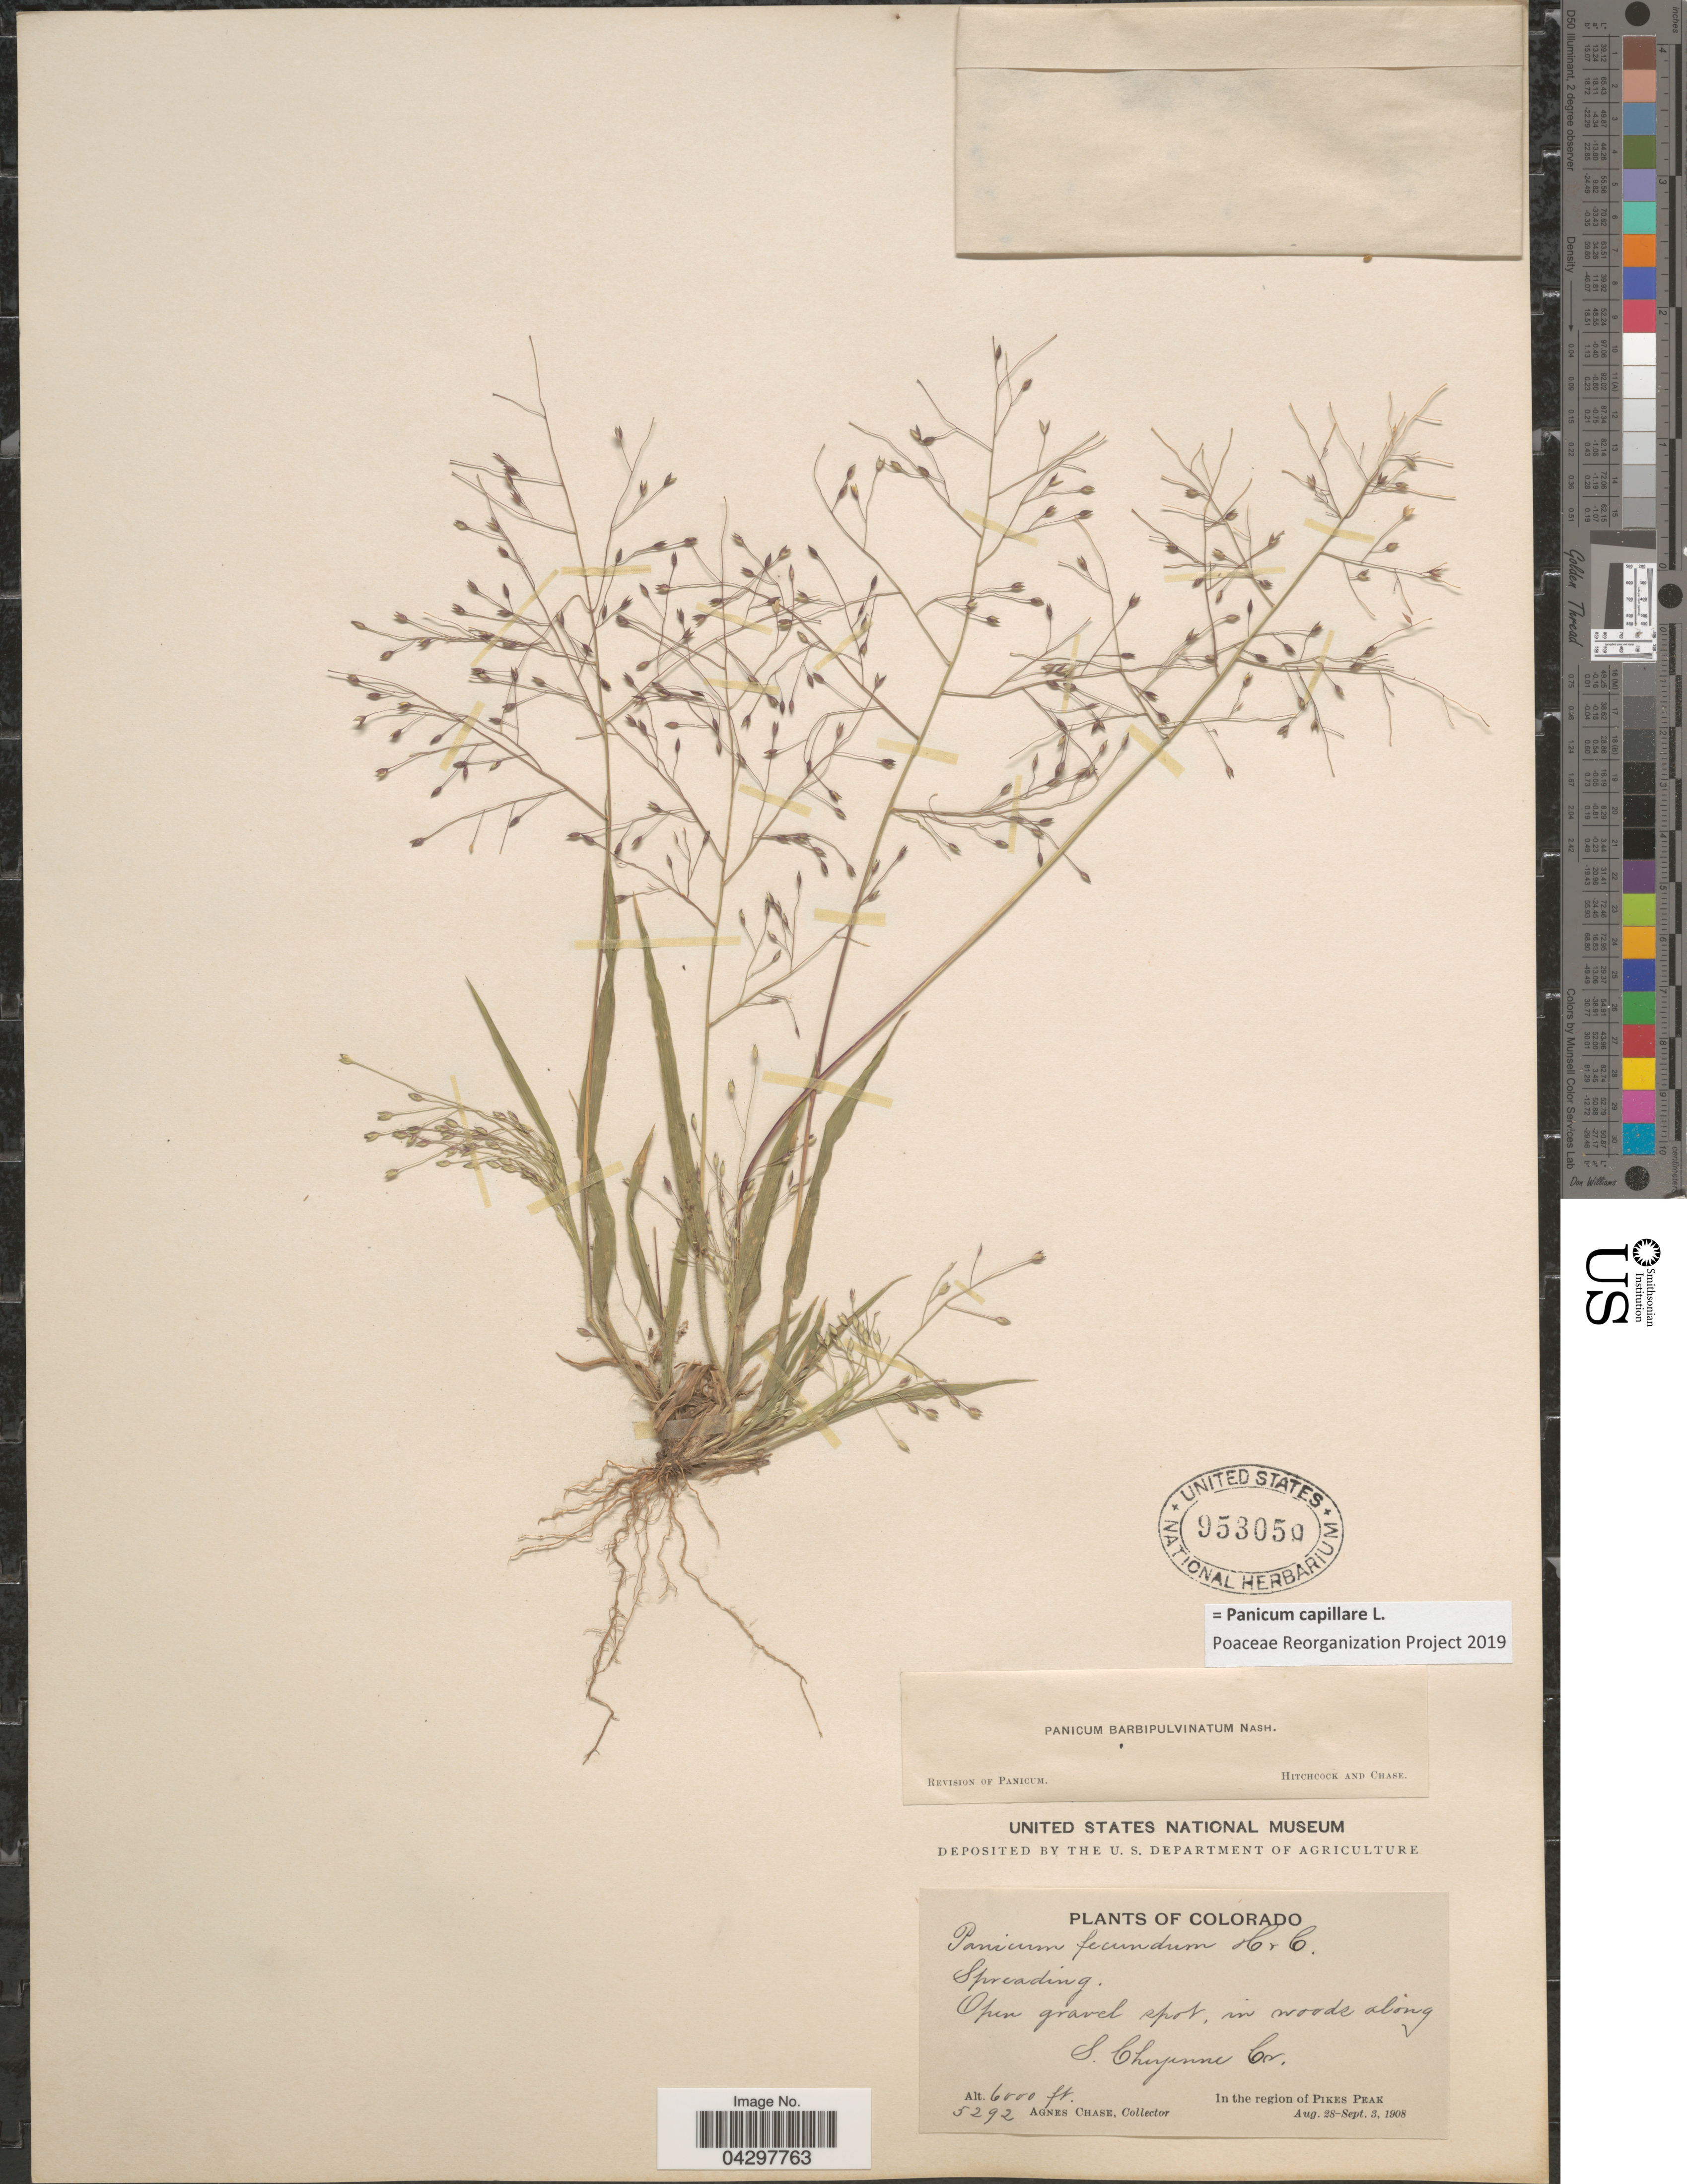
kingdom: Plantae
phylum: Tracheophyta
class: Liliopsida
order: Poales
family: Poaceae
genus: Panicum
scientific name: Panicum capillare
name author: L.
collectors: A. Chase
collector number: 5292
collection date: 1908-08-28/1908-09-03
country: United States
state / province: Colorado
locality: Open gravel spot, in woods along S. Cheyenne Cr. In the region of Pikes Peak.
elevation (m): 1829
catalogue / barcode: US 953050